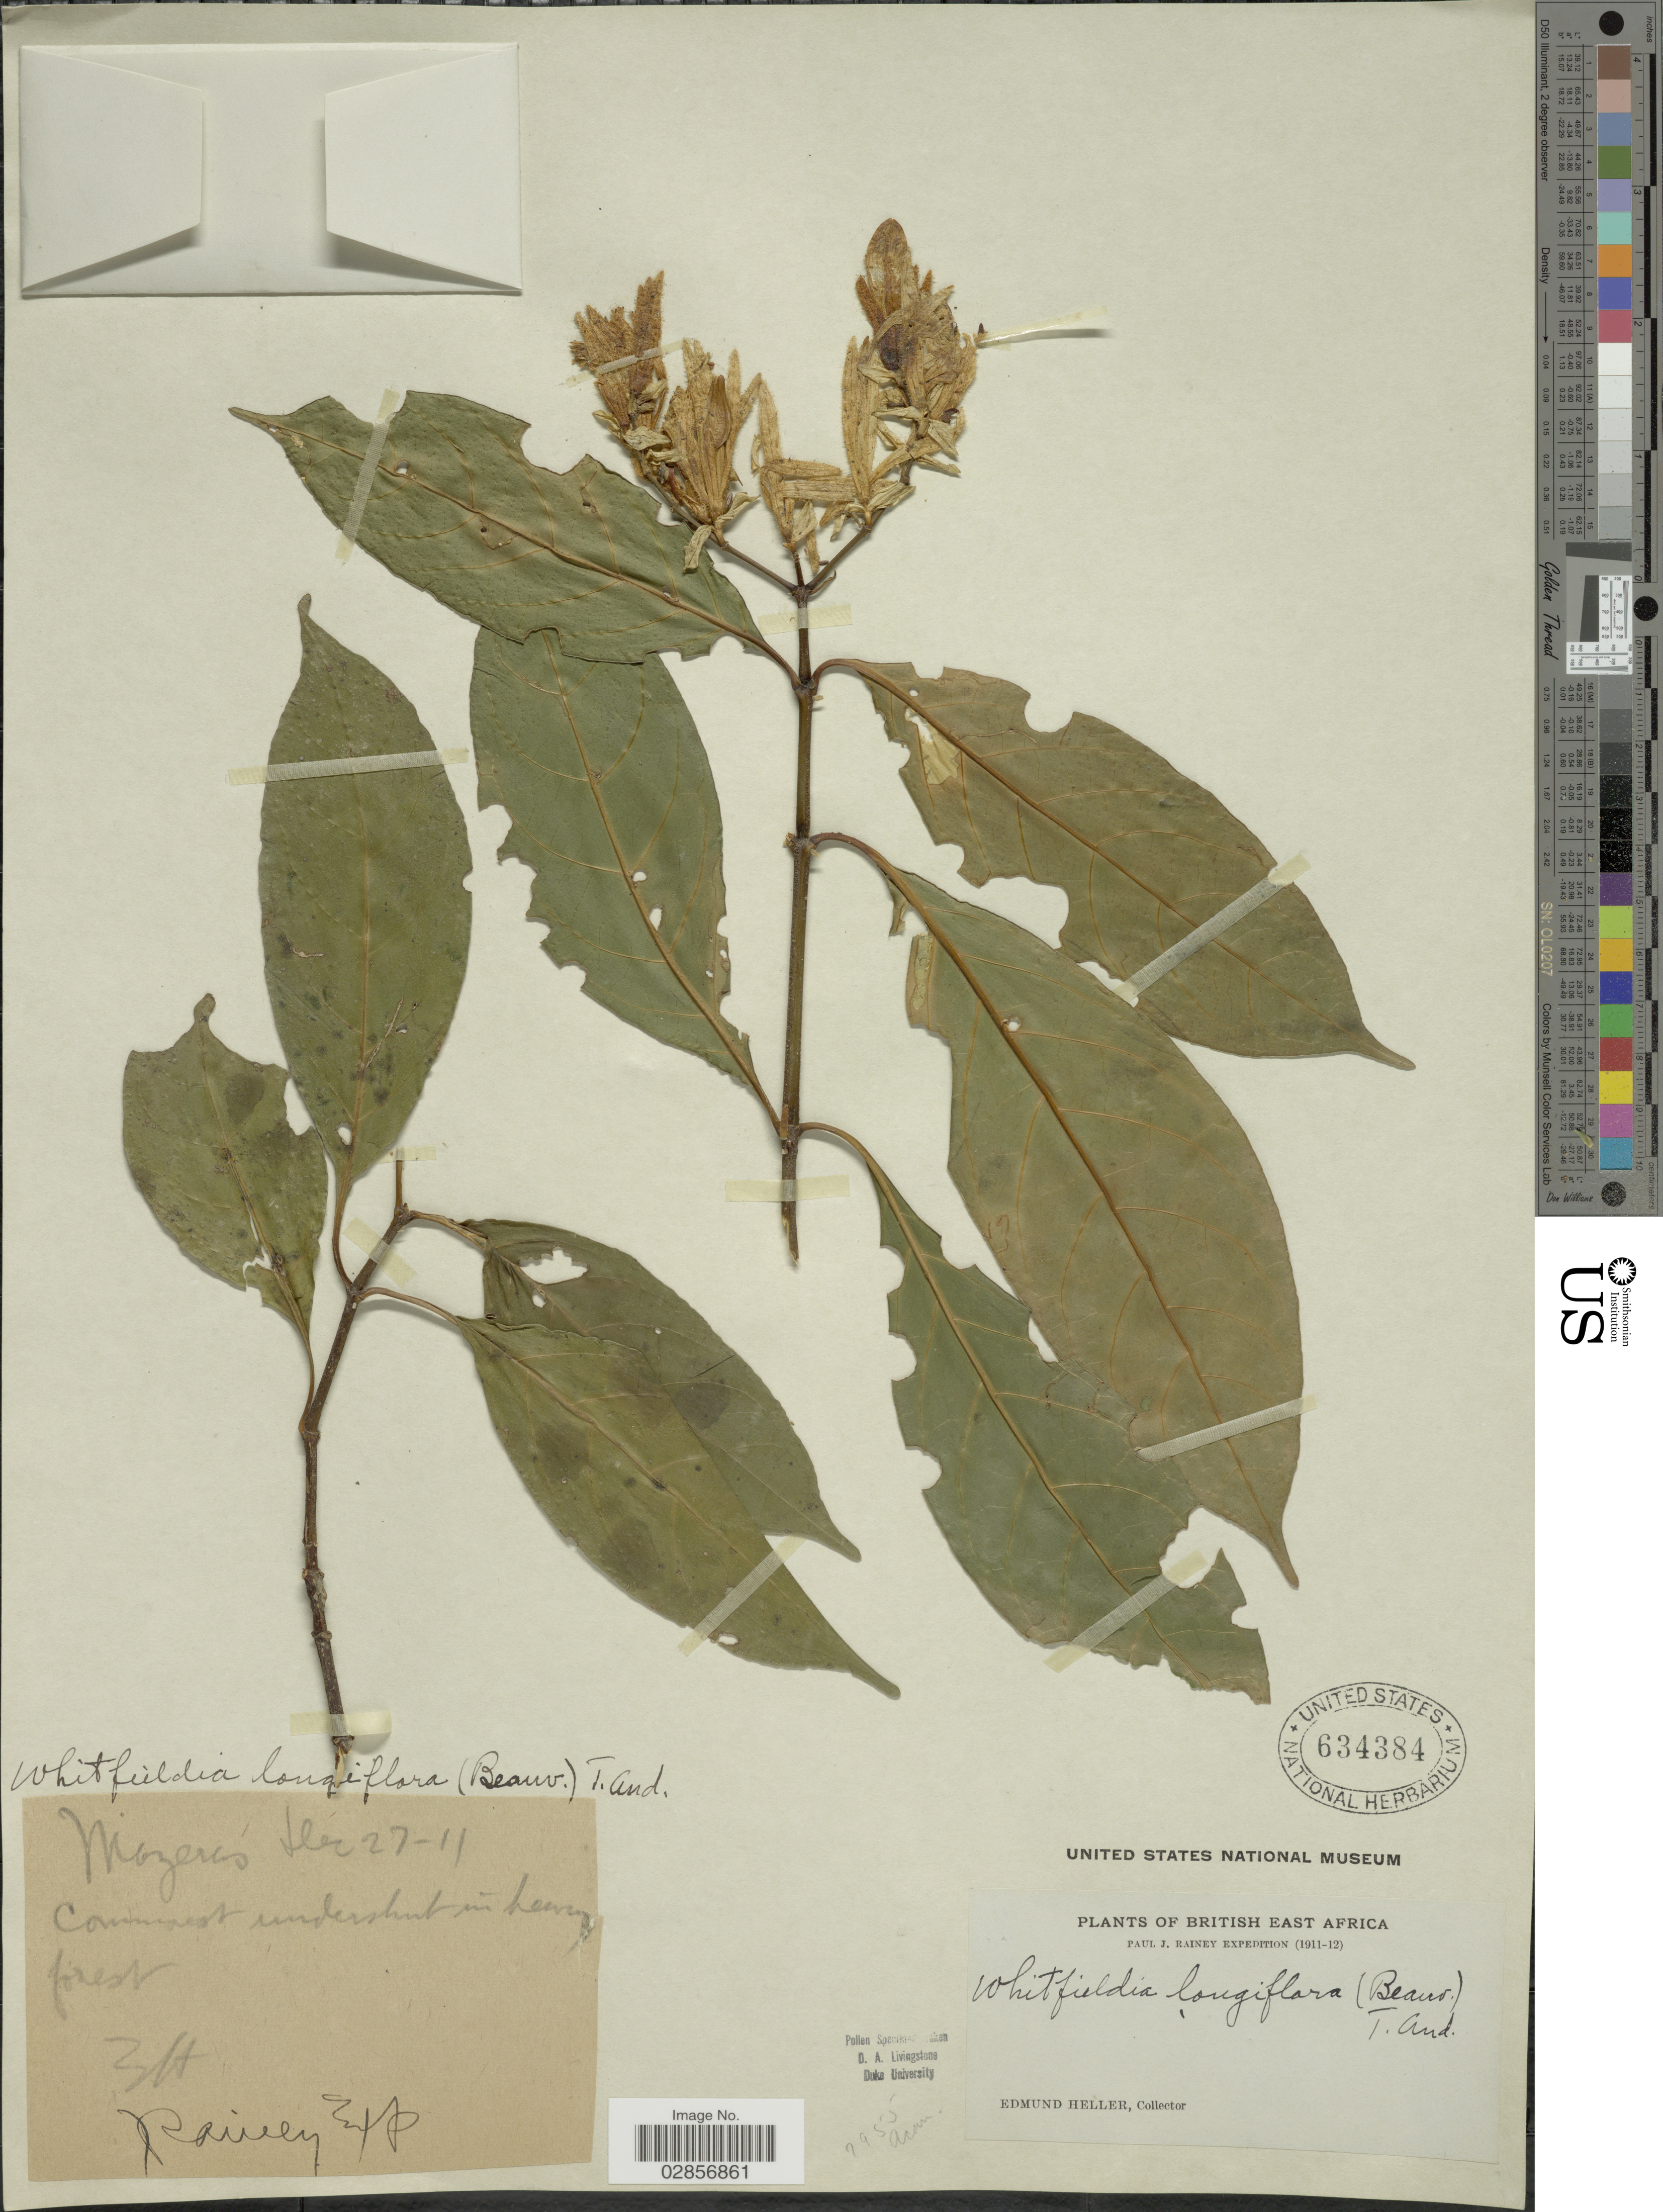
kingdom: Plantae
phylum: Tracheophyta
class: Magnoliopsida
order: Lamiales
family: Acanthaceae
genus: Whitfieldia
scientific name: Whitfieldia longiflora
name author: S. Moore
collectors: E. Heller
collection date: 1911-02-27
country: Kenya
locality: Mazeras. British East Africa.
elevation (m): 1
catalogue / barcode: US 634384